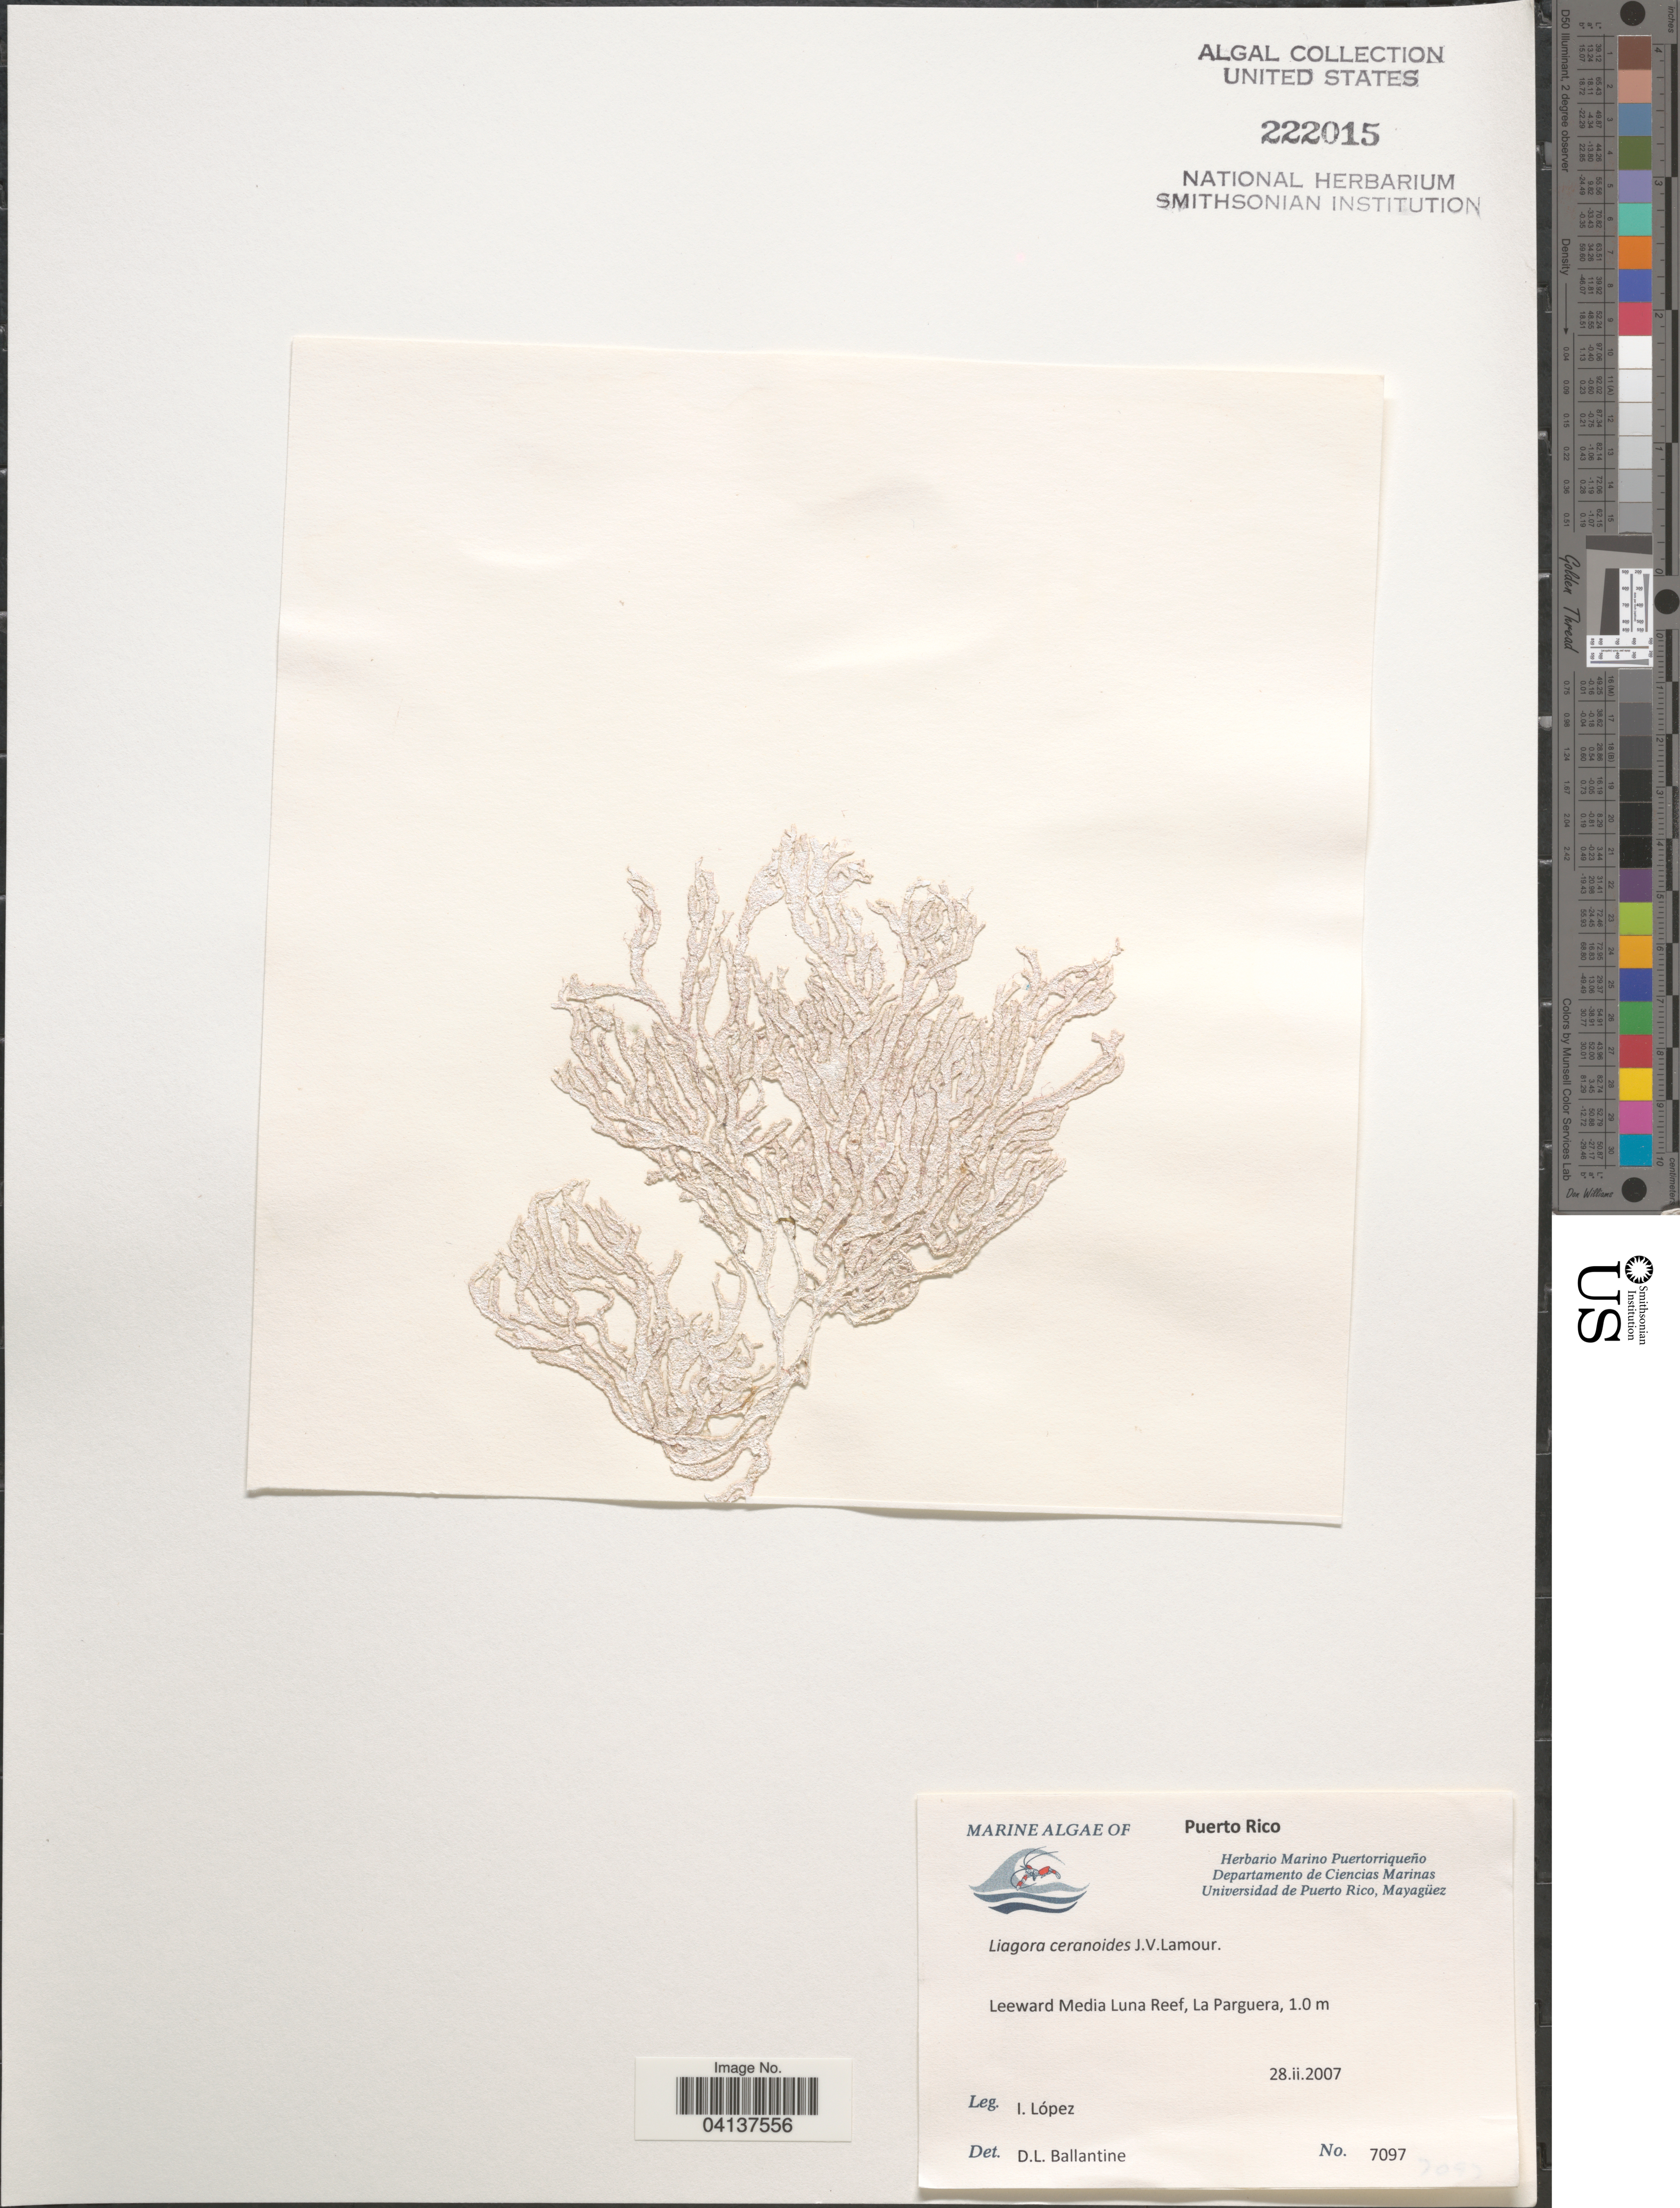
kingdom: Plantae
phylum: Rhodophyta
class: Florideophyceae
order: Nemaliales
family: Liagoraceae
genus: Liagora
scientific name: Liagora ceranoides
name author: J.V.Lamouroux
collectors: I. Lopéz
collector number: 7097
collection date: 2007-02-28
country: Puerto Rico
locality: Leeward Media Luna Reef, La Parguera.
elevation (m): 1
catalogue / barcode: US 222015